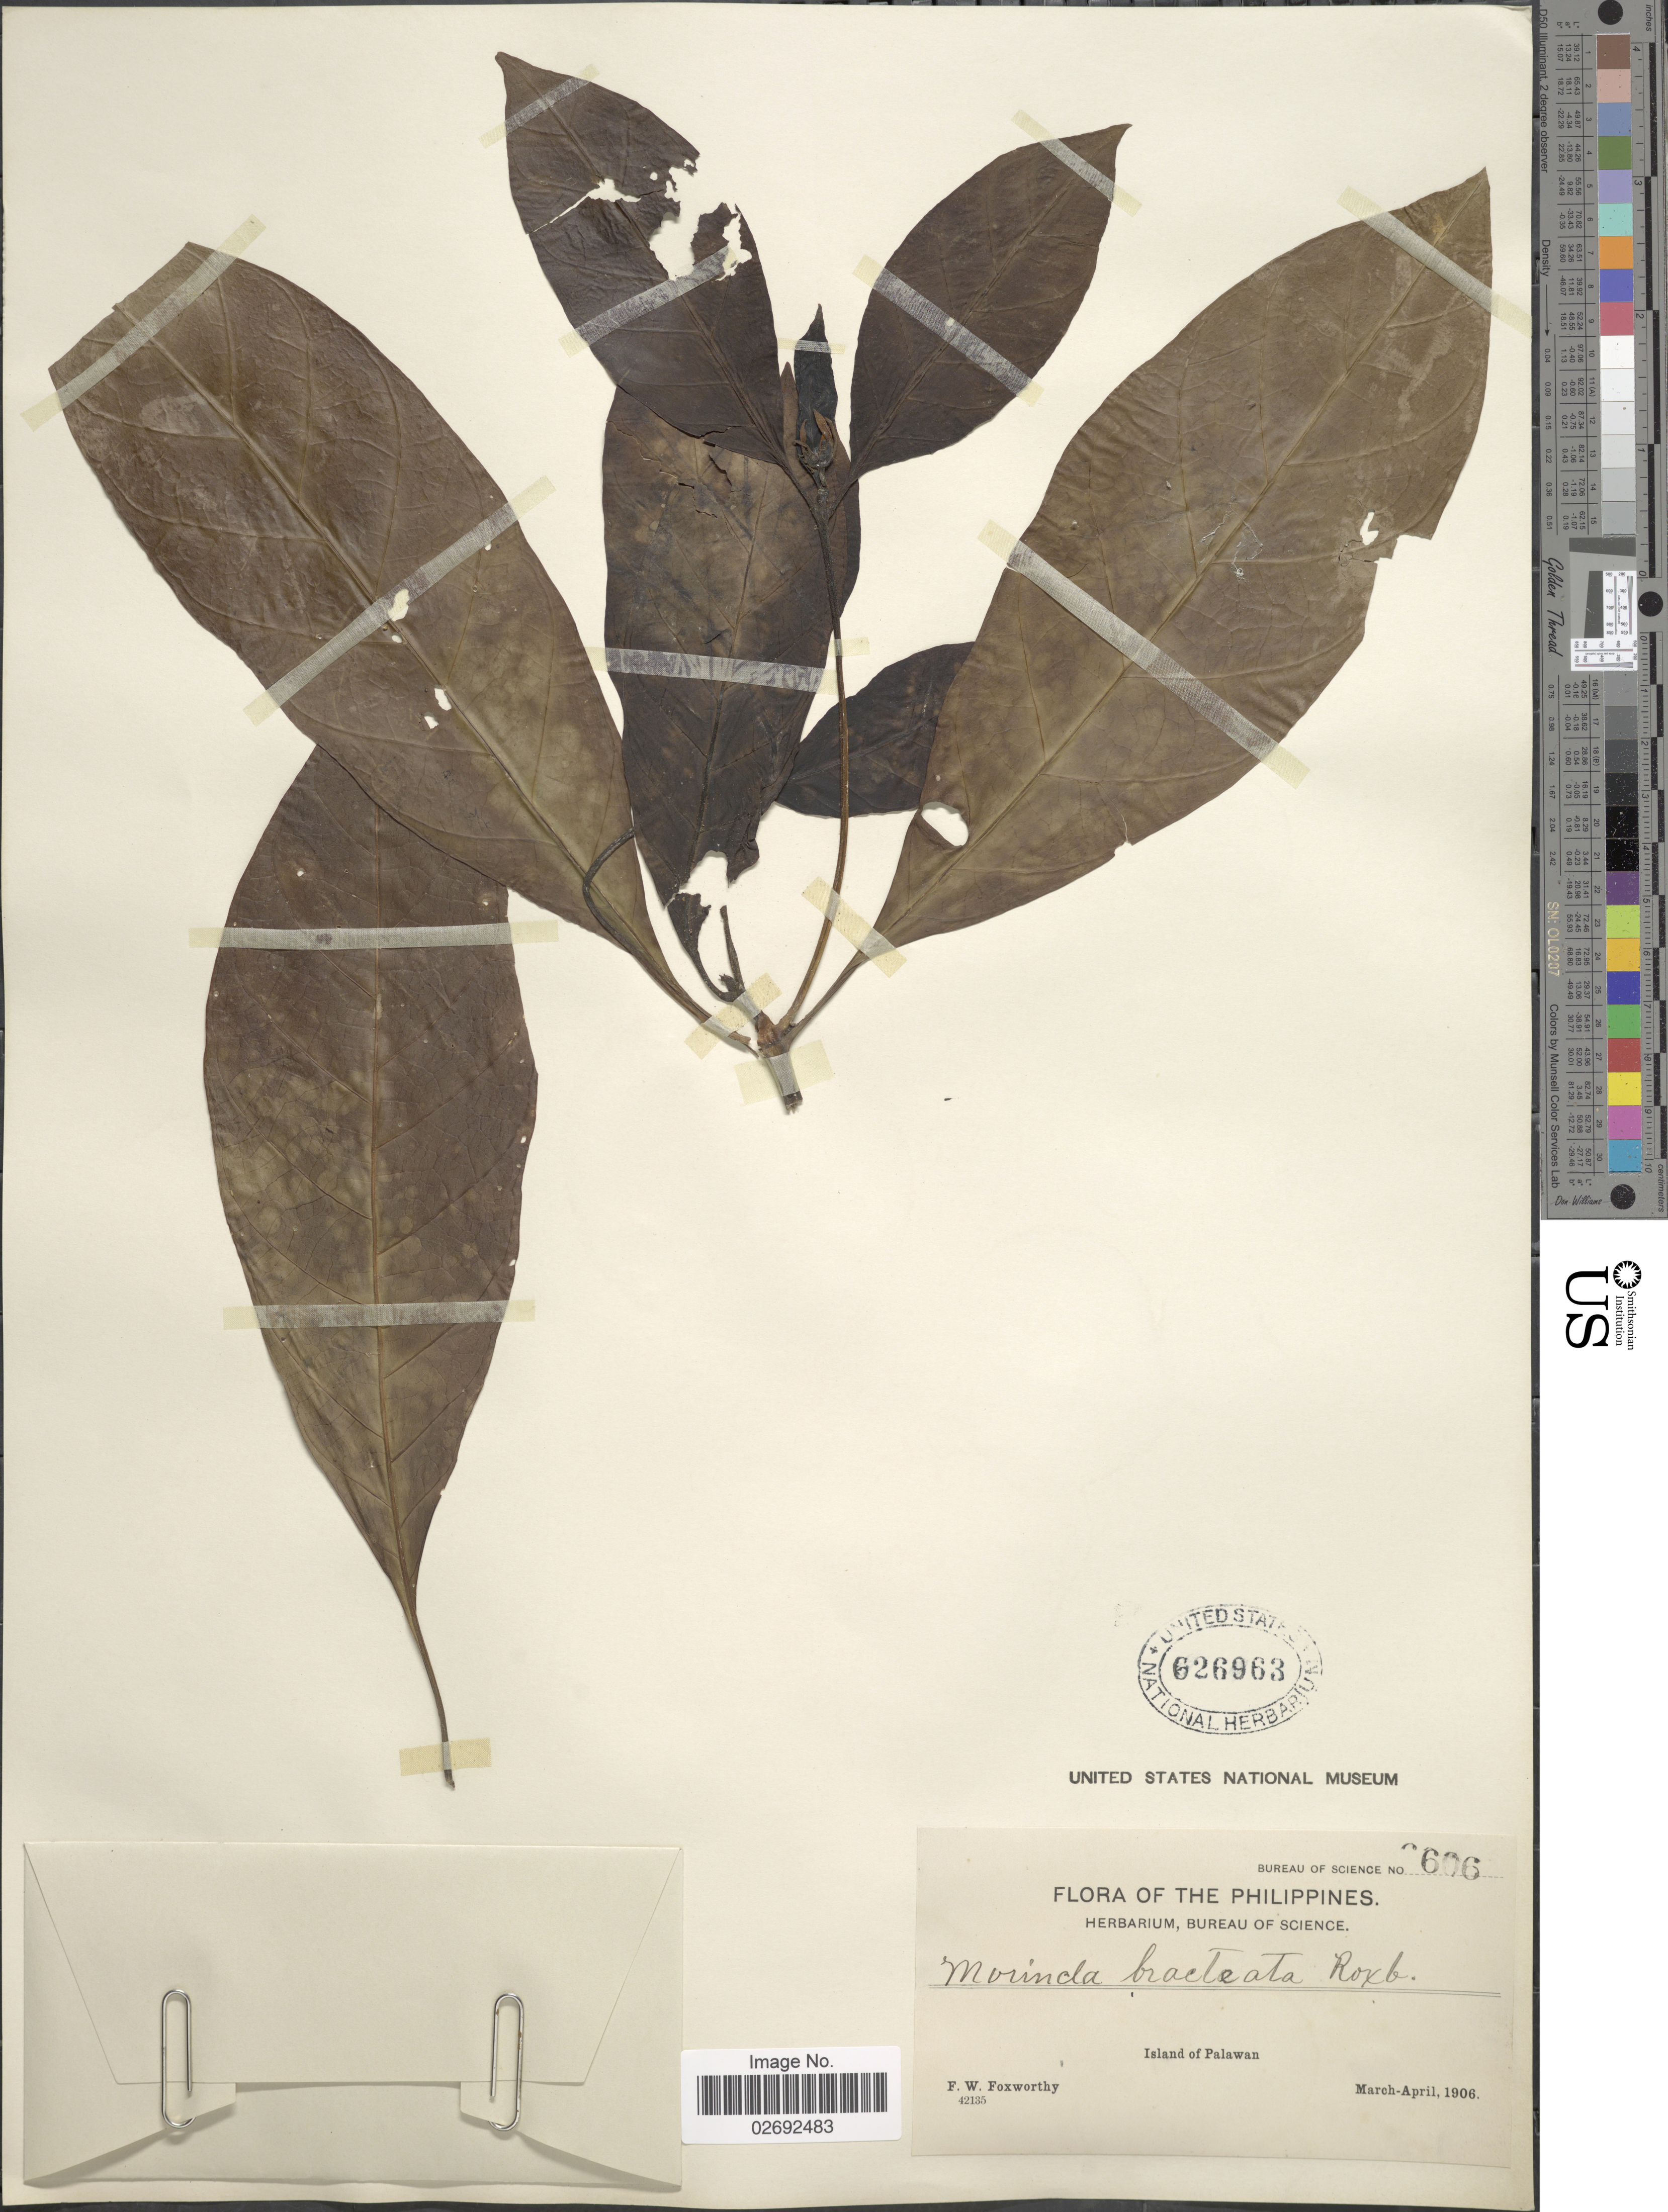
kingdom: Plantae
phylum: Tracheophyta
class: Magnoliopsida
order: Gentianales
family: Rubiaceae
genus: Morinda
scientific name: Morinda bracteata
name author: Roxb.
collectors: F. W. Foxworthy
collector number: Bureau of Science 606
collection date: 1906-03/1906-04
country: Philippines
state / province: Mimaropa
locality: Island of Palawan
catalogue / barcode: US 626963